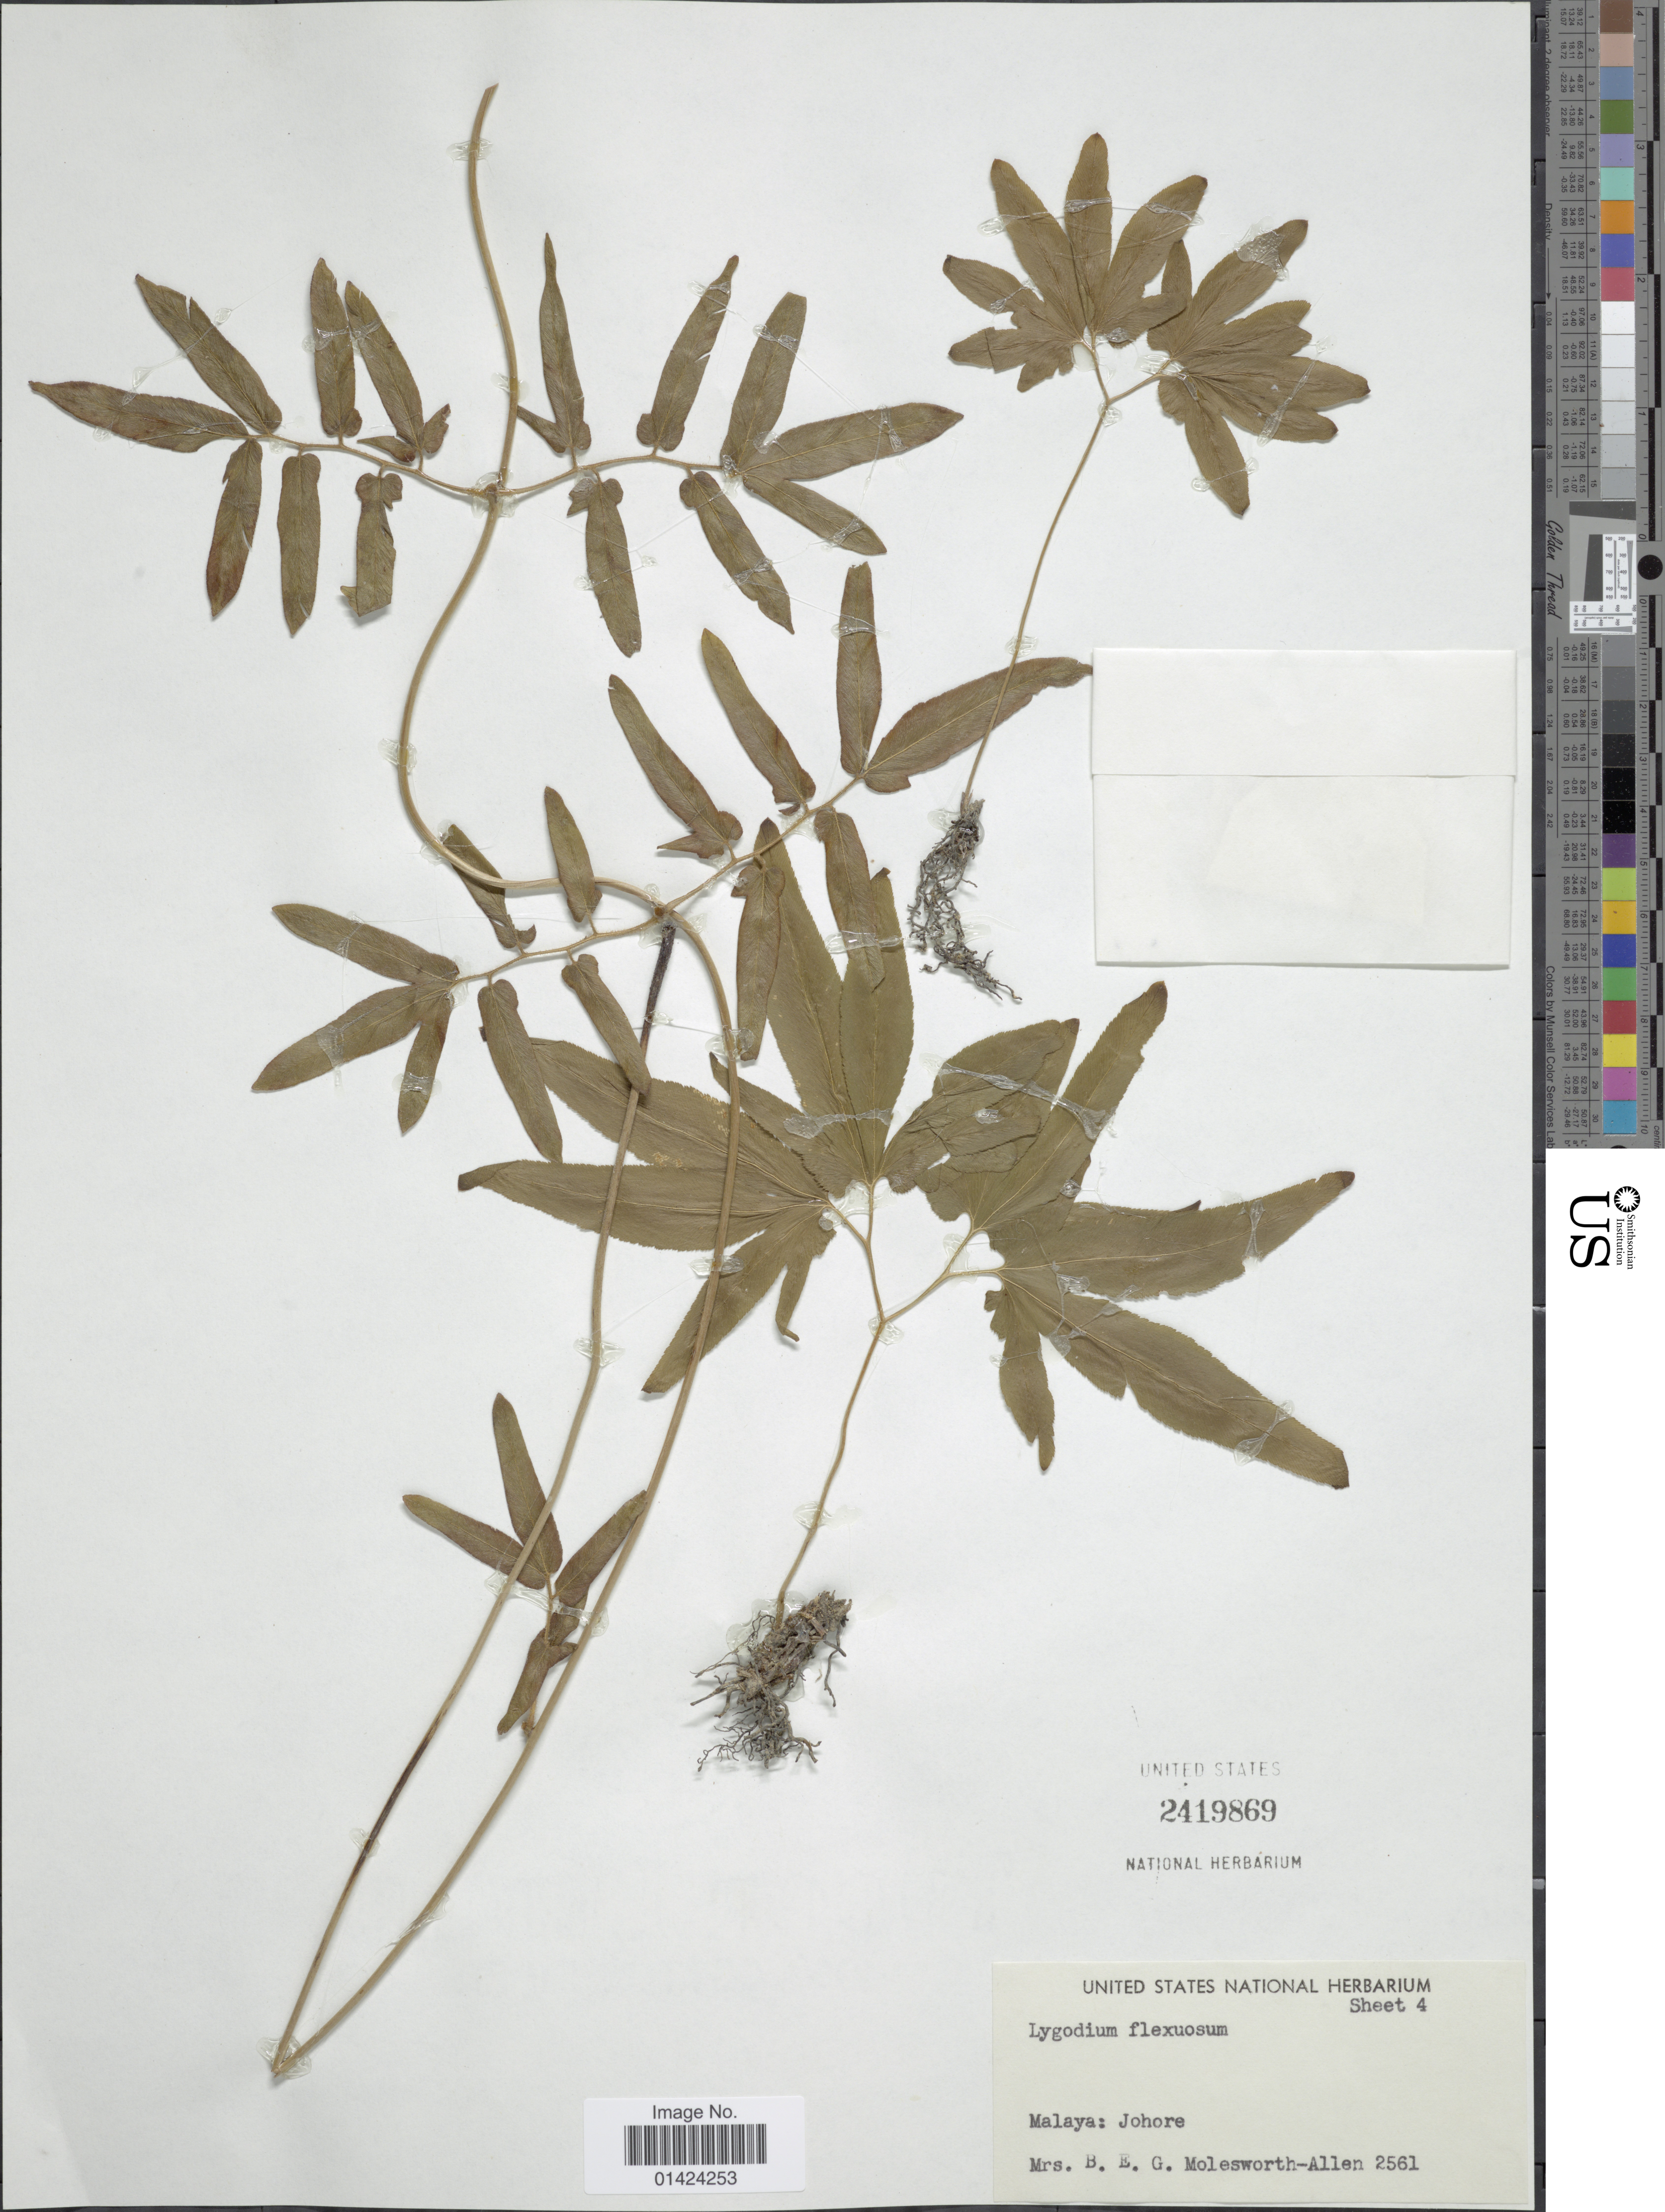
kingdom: Plantae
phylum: Tracheophyta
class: Polypodiopsida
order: Schizaeales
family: Lygodiaceae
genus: Lygodium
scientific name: Lygodium flexuosum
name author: Sw.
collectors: B. E. G. Molesworth-Allen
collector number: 2561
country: Malaysia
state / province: Johor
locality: Malaya:Johore.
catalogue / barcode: US 2419869